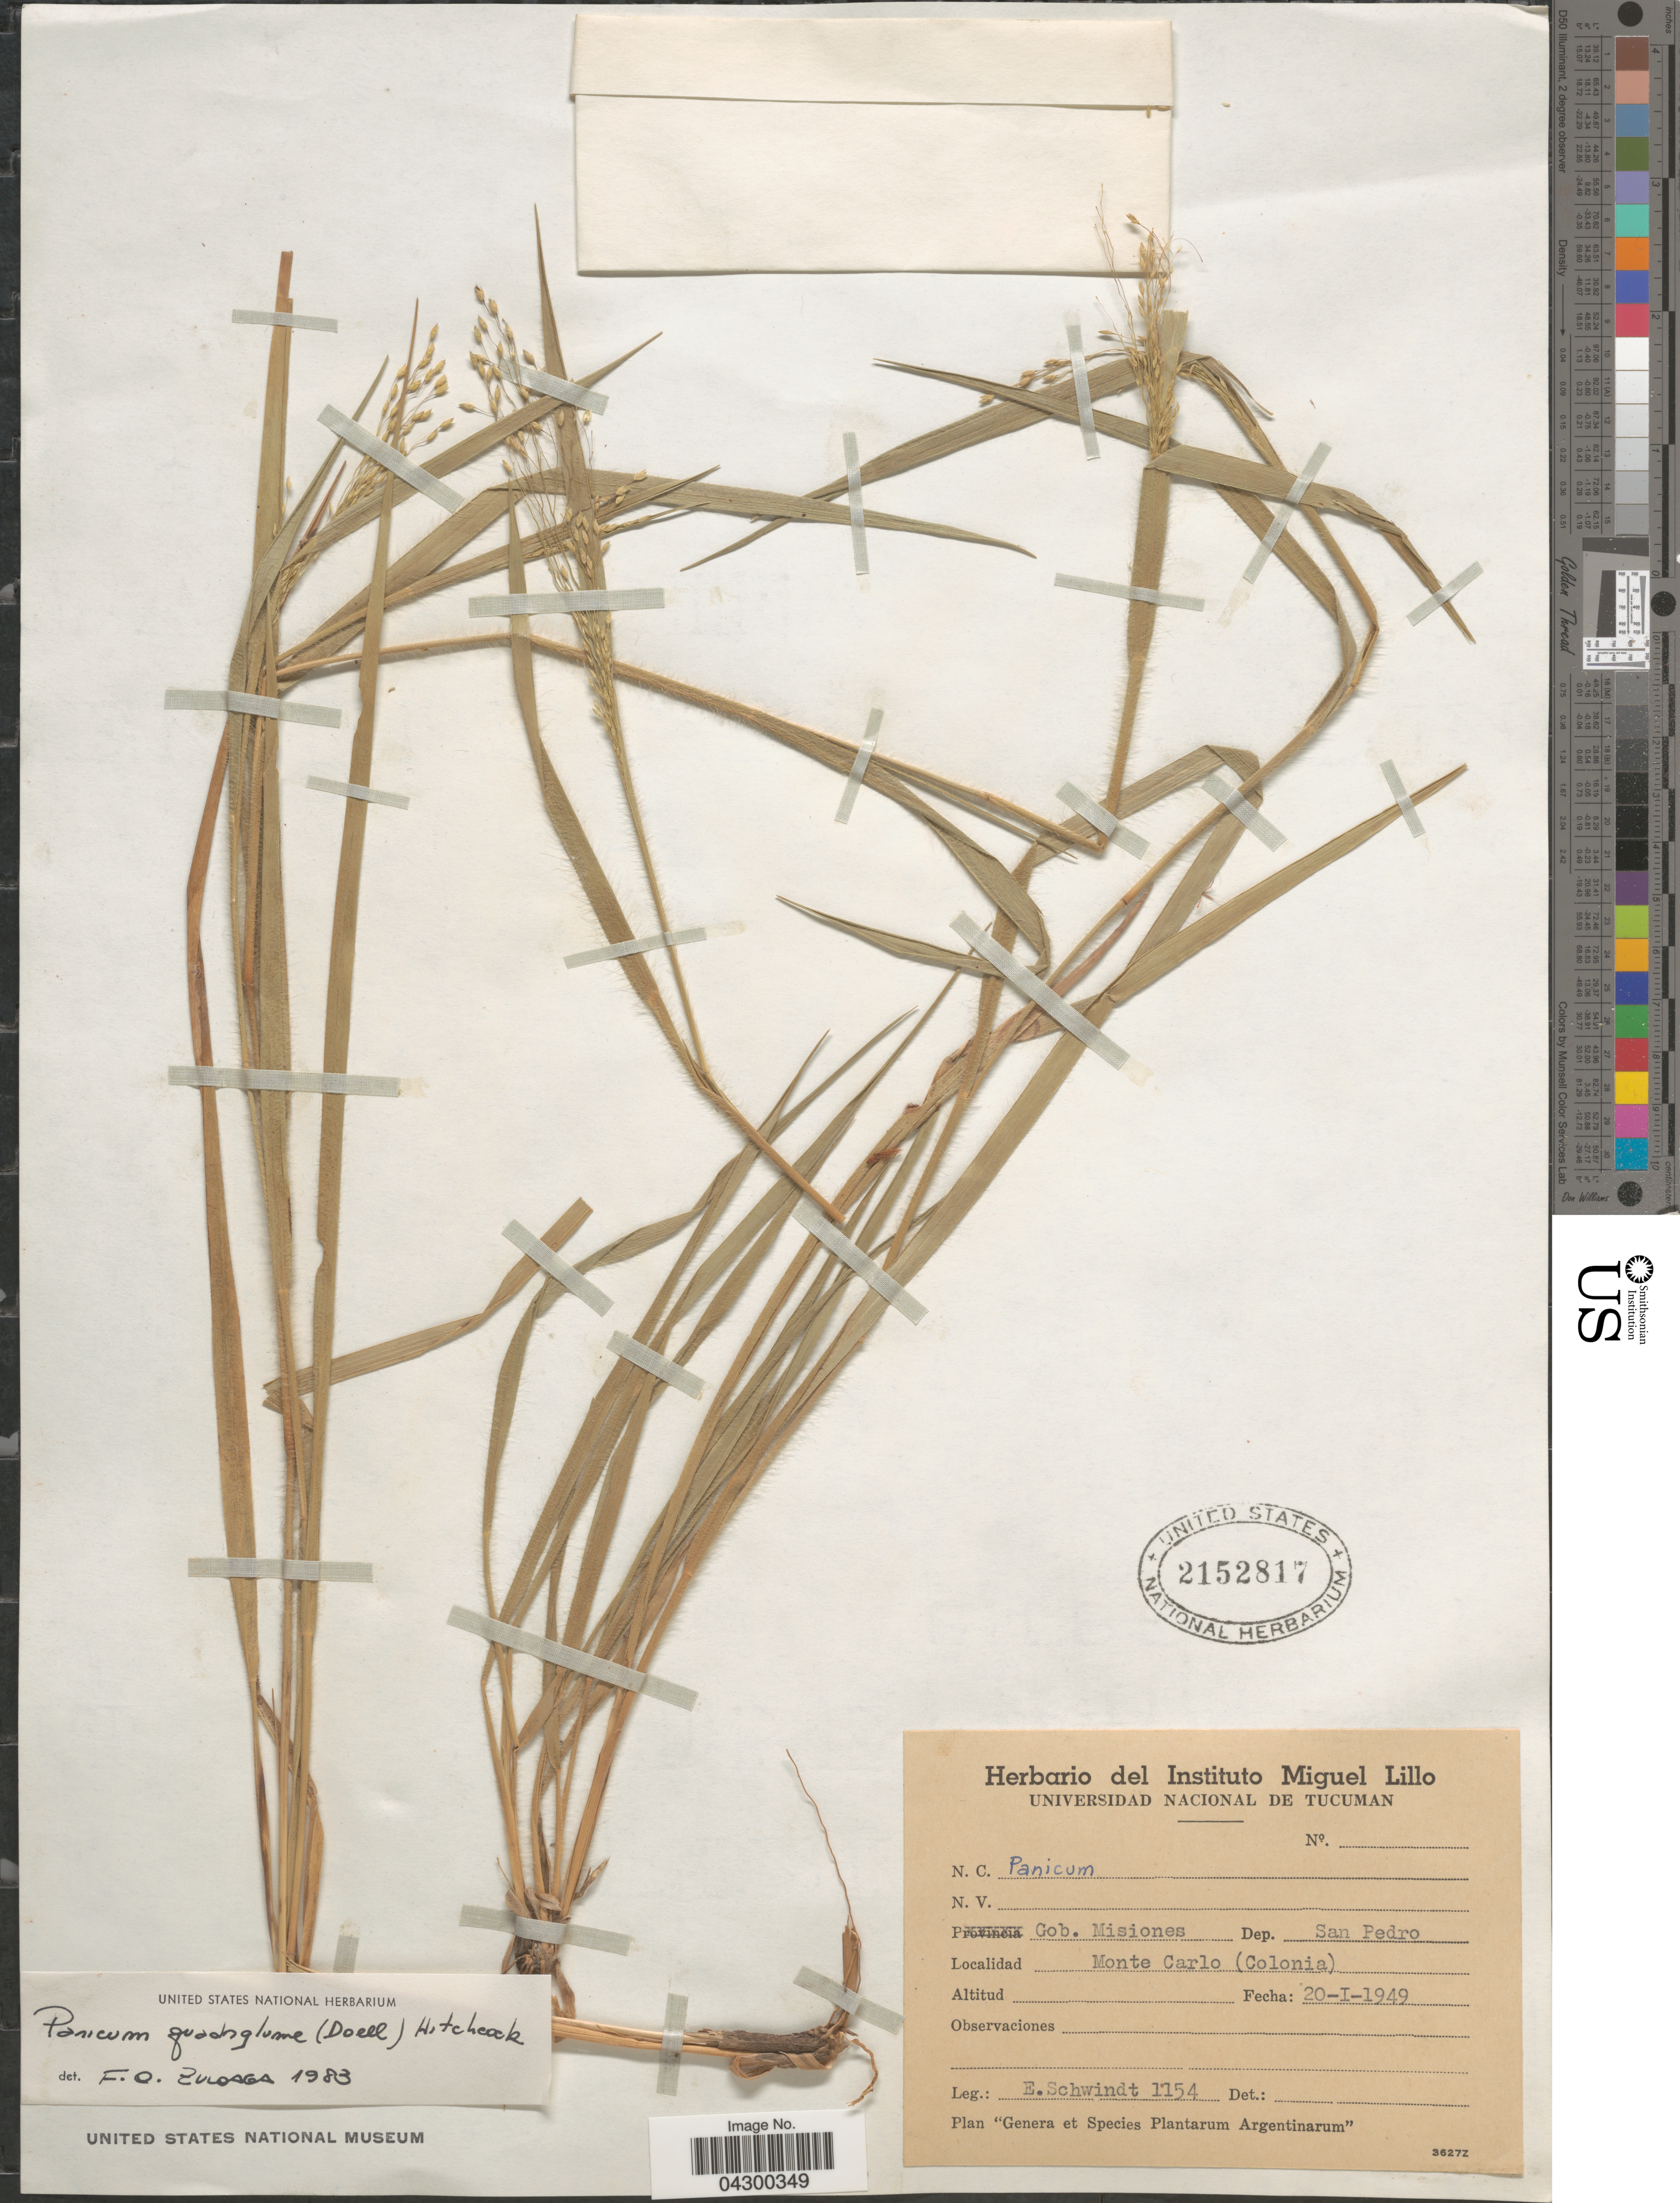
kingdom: Plantae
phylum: Tracheophyta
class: Liliopsida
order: Poales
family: Poaceae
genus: Panicum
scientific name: Panicum quadriglume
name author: (Döll) Hitchc.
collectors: E. Schwindt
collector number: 1154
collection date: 1949-01-20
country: Argentina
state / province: Misiones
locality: Gob. Misiones. Dep. San Pedro. Monte Carlo (Colonia).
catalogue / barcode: US 2152817